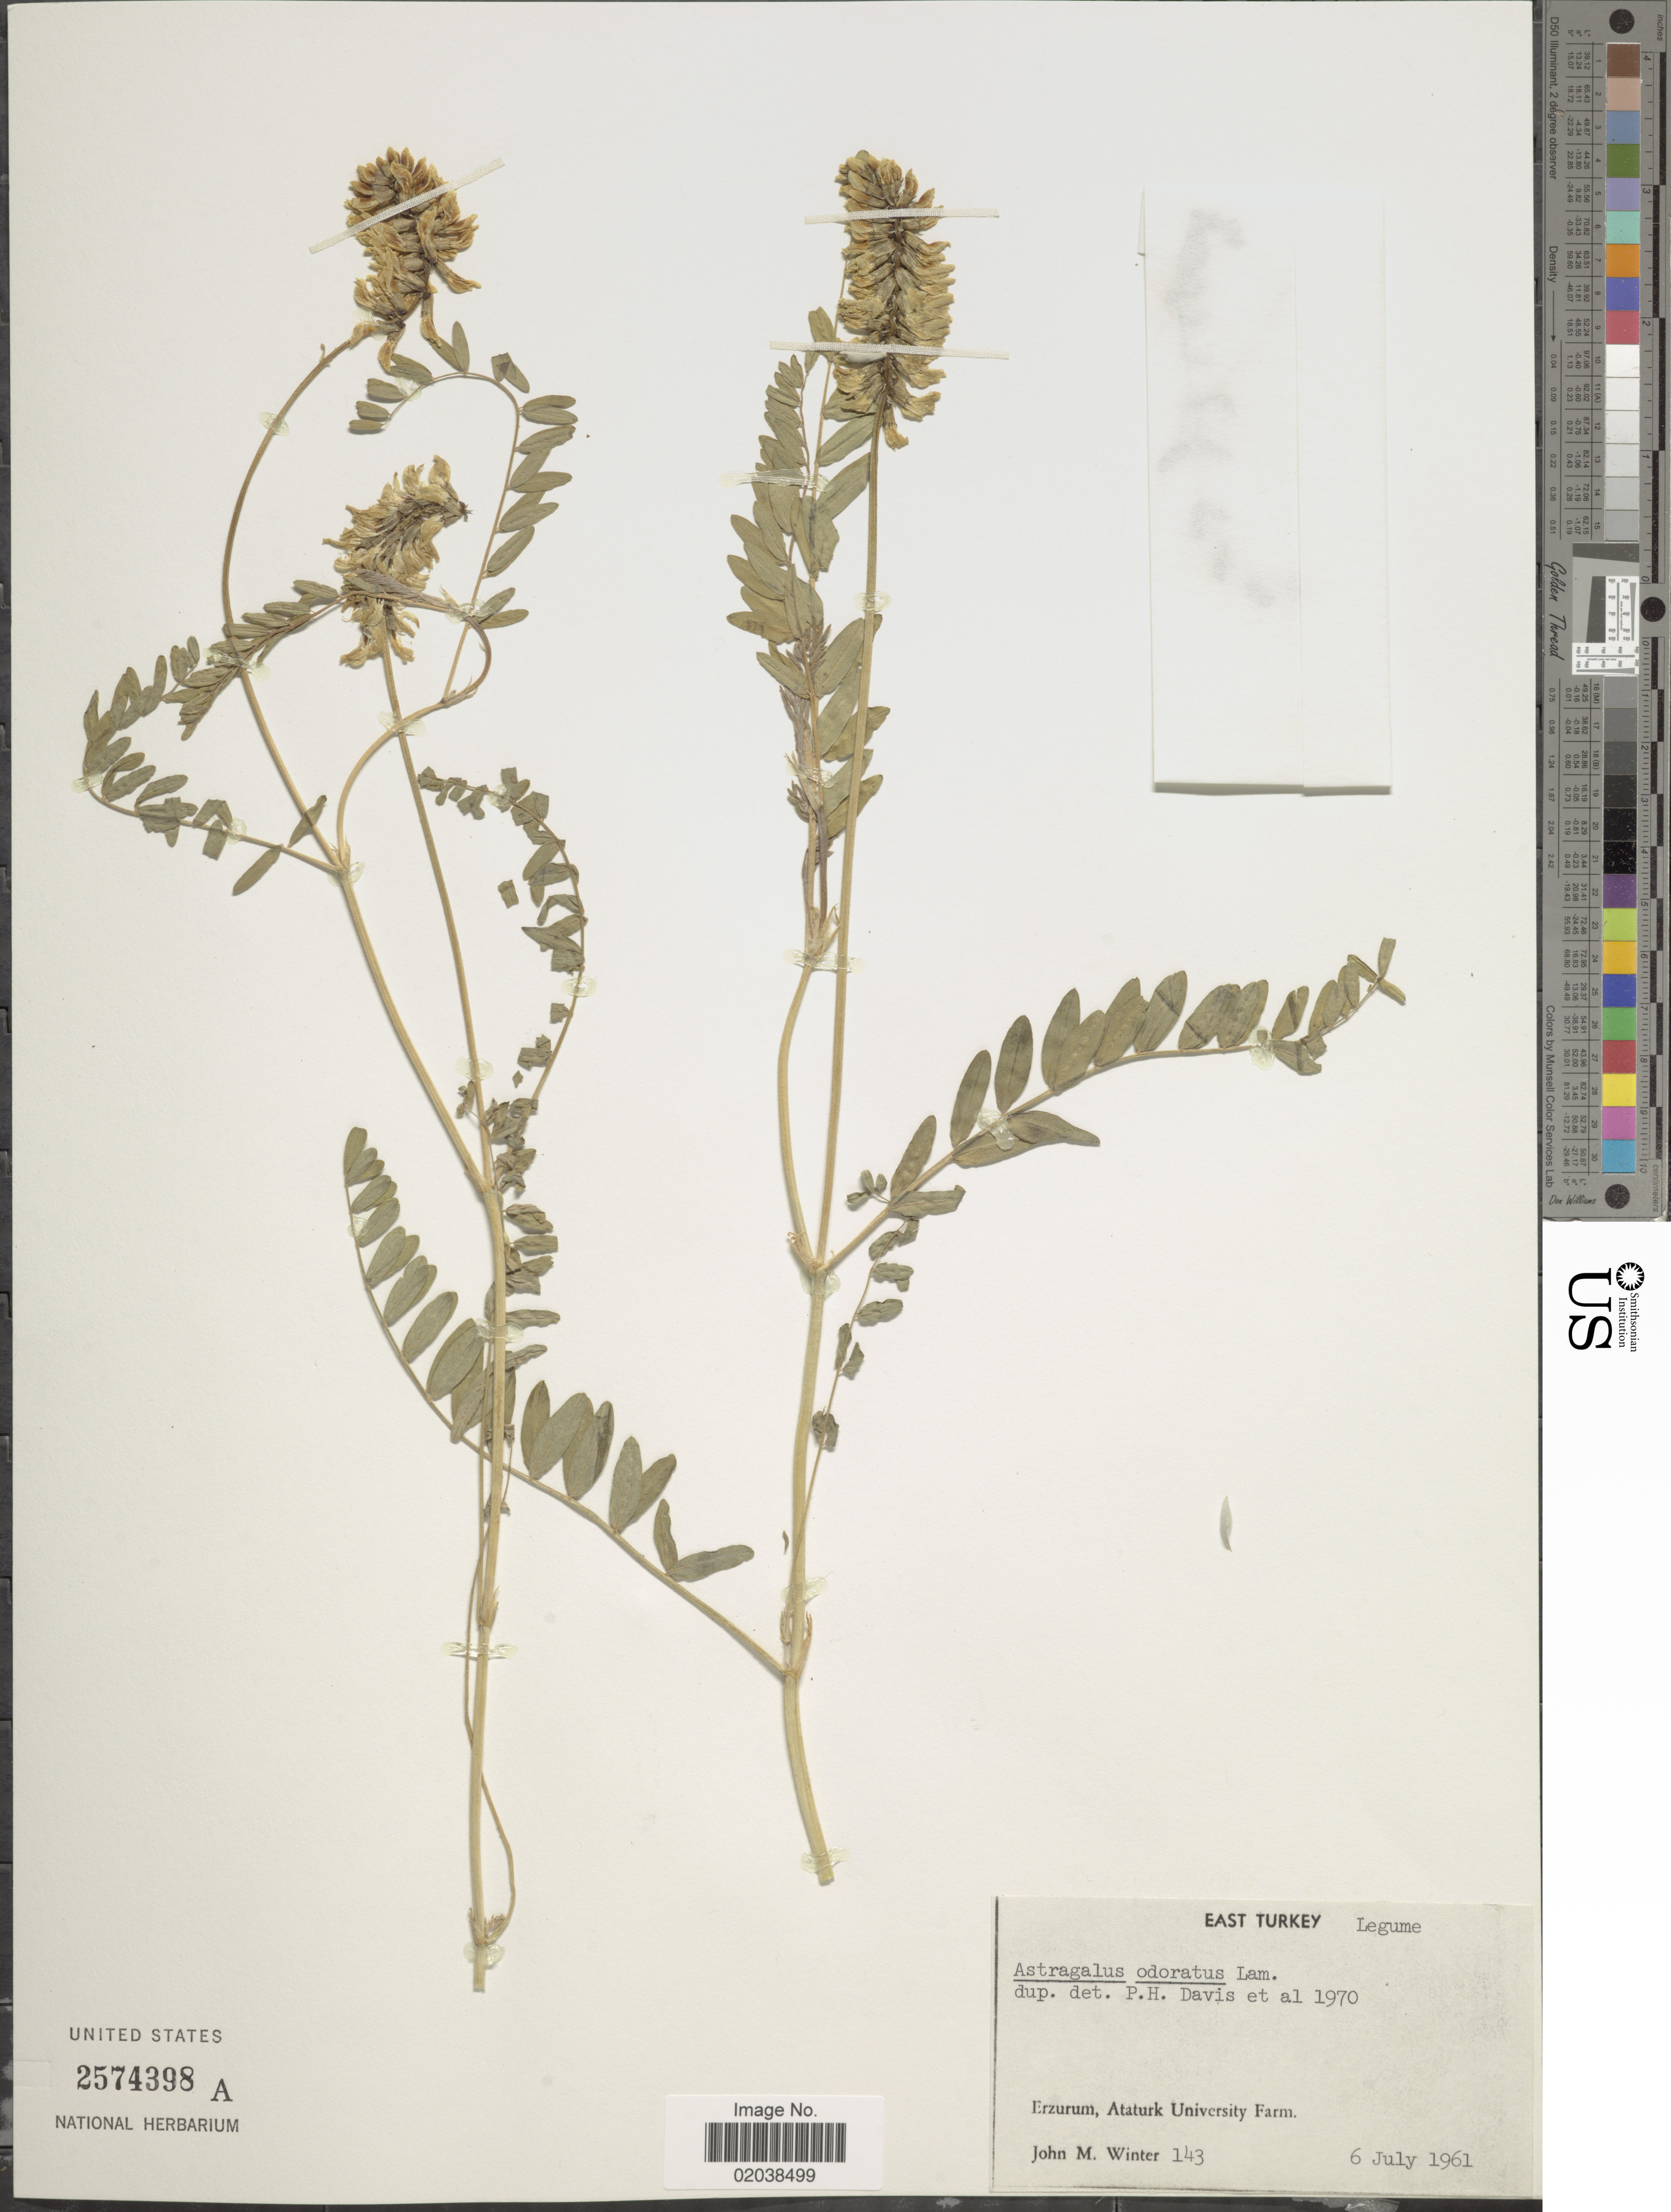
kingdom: Plantae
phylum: Tracheophyta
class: Magnoliopsida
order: Fabales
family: Fabaceae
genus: Astragalus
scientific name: Astragalus odoratus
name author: Lam.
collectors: J. M. Winter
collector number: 143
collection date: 1961-07-06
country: Turkey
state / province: Erzurum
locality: East Turkey. Ataturk University Farm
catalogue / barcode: US 2574398A